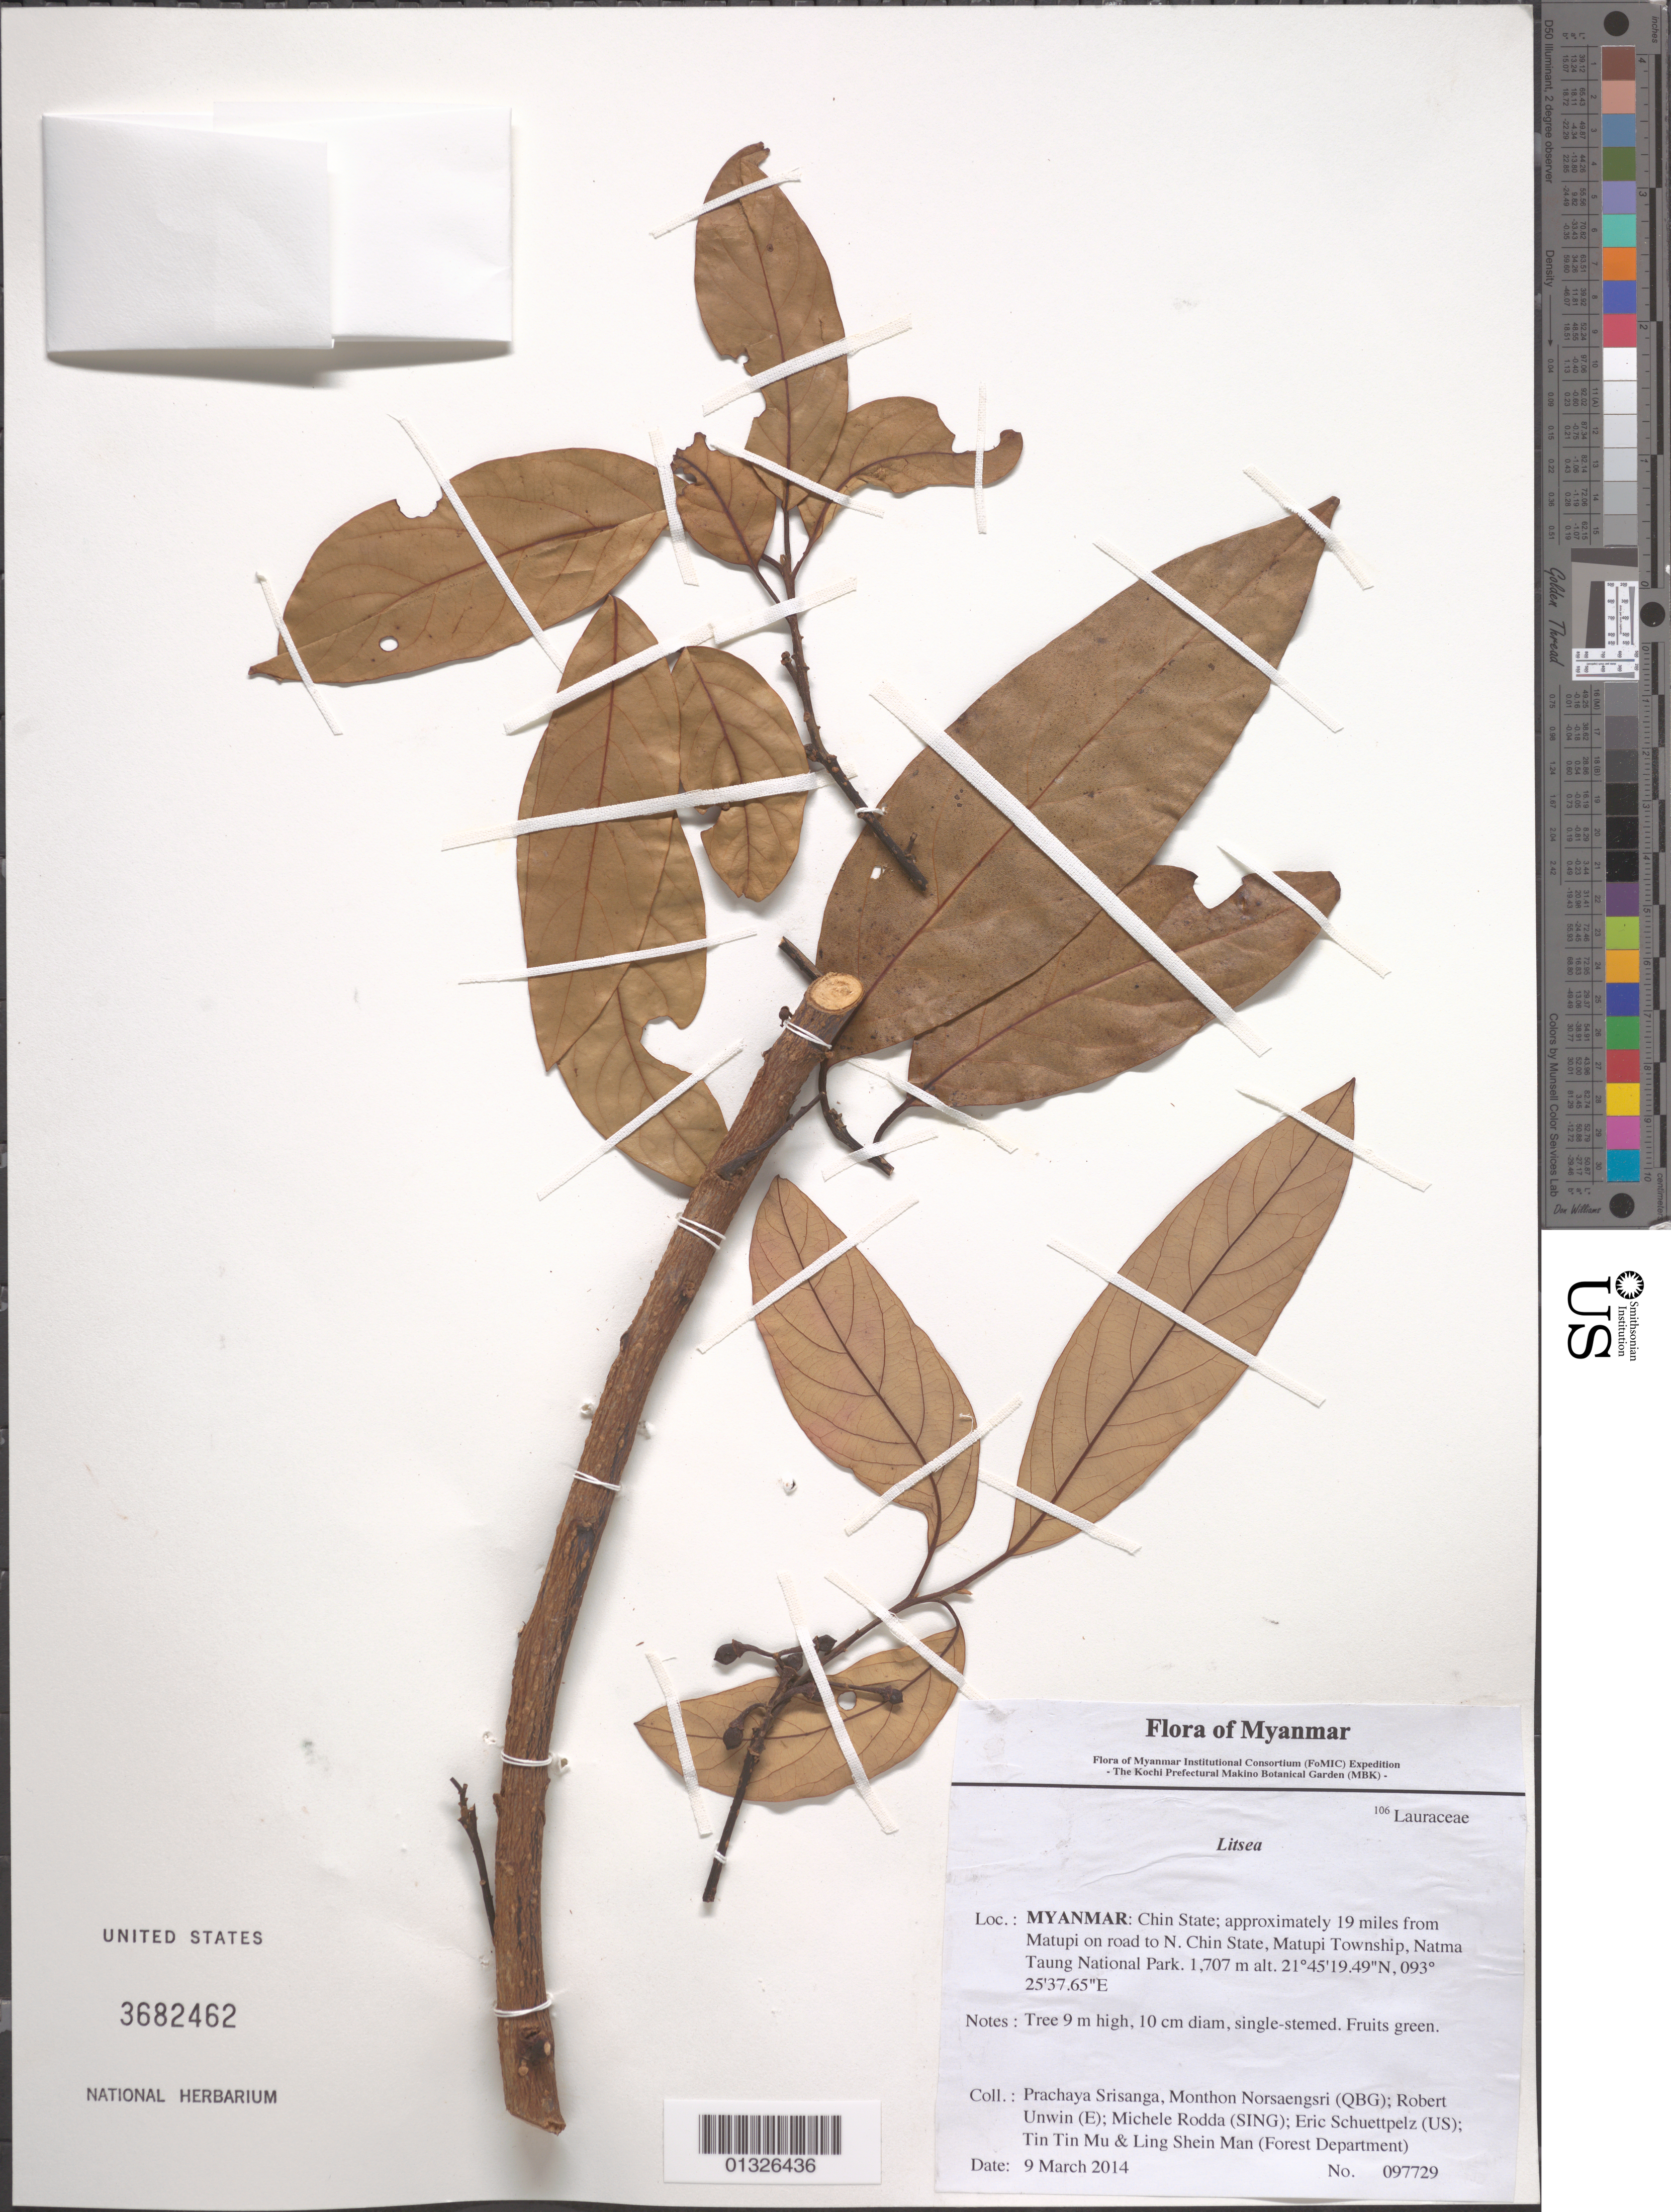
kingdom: Plantae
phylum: Tracheophyta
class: Magnoliopsida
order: Laurales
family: Lauraceae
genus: Litsea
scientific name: Litsea sp.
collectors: P. Srisanga, M. Norsaengsri, R. Unwin, M. Rodda, E. Schuettpelz, Tin Tin Mu & Ling Shein Man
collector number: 97729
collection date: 2014-03-09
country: Myanmar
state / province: Chin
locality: Approximately 19 miles from Matupi on road to N. Chin State, Matupi Township, Natma Taung National Park.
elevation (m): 1707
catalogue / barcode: US 3682462